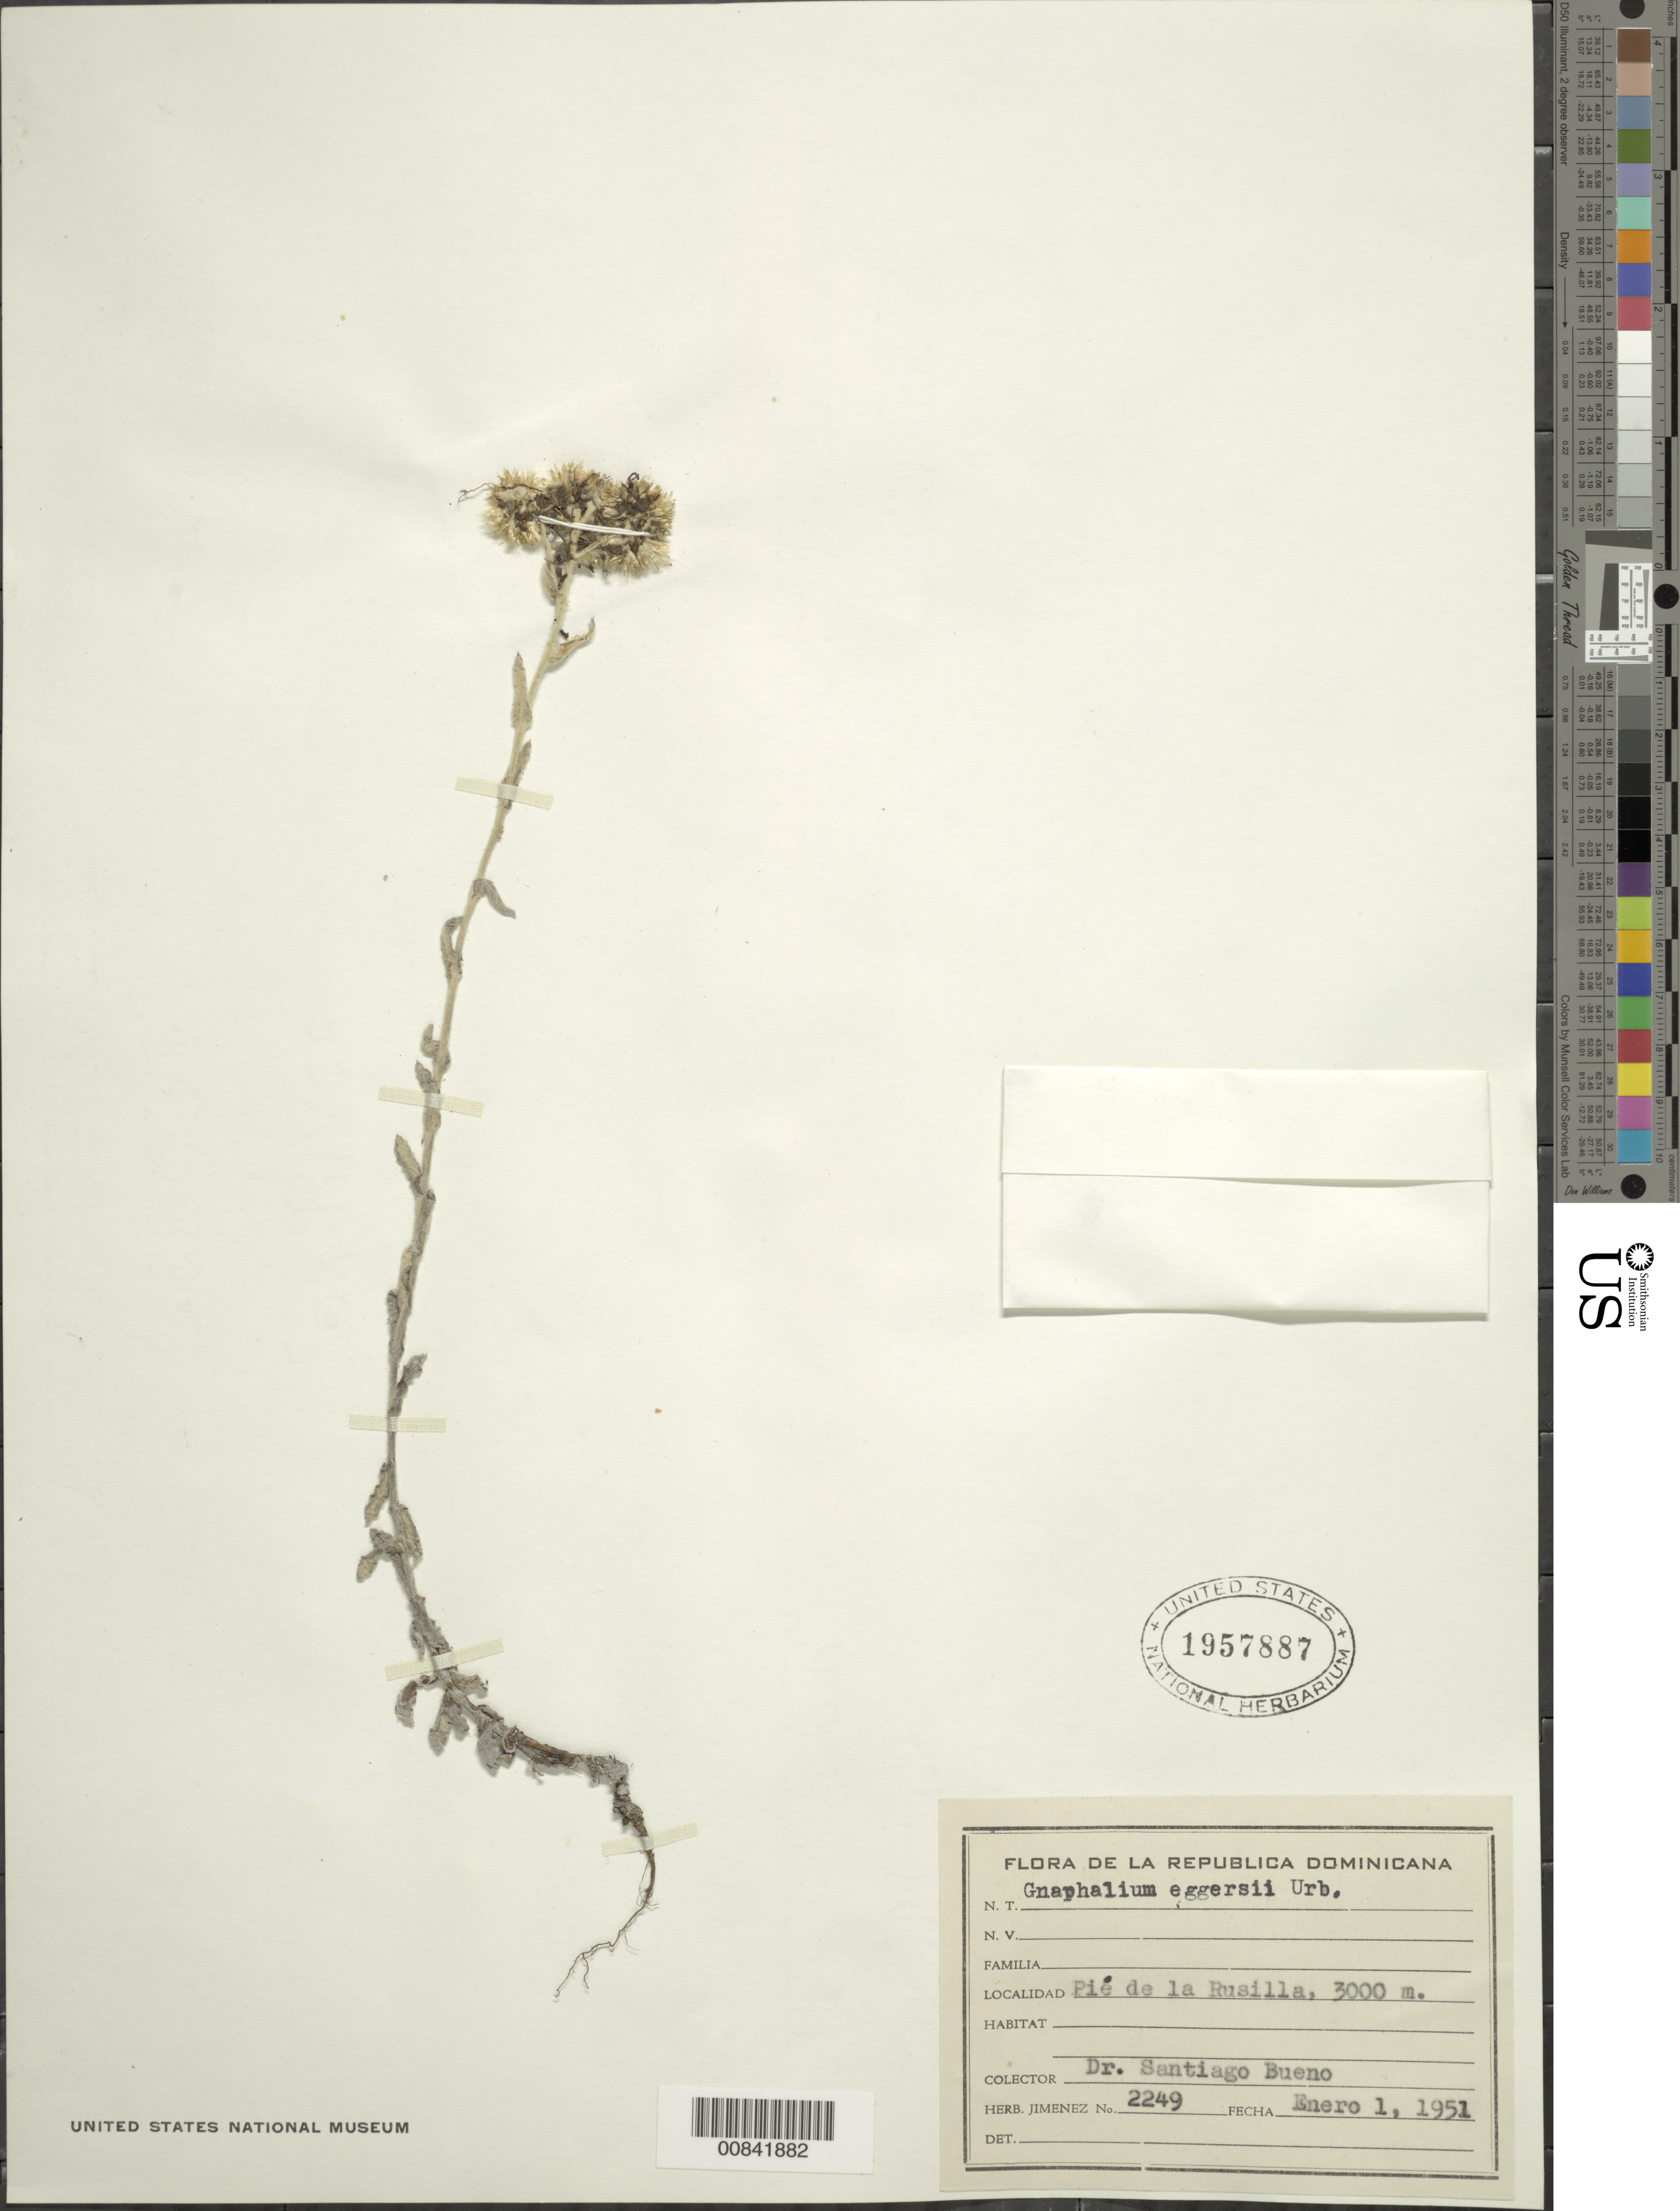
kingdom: Plantae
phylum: Tracheophyta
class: Magnoliopsida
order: Asterales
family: Asteraceae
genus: Pseudognaphalium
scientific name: Pseudognaphalium eggersii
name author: (Urb.) Anderb.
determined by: Nesom, Guy L.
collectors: S. Bueno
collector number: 2249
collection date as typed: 01 Jan 1951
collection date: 1951-01-01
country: Dominican Republic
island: Hispaniola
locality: Pié de la Rusilla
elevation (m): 3000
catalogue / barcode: US 1957887